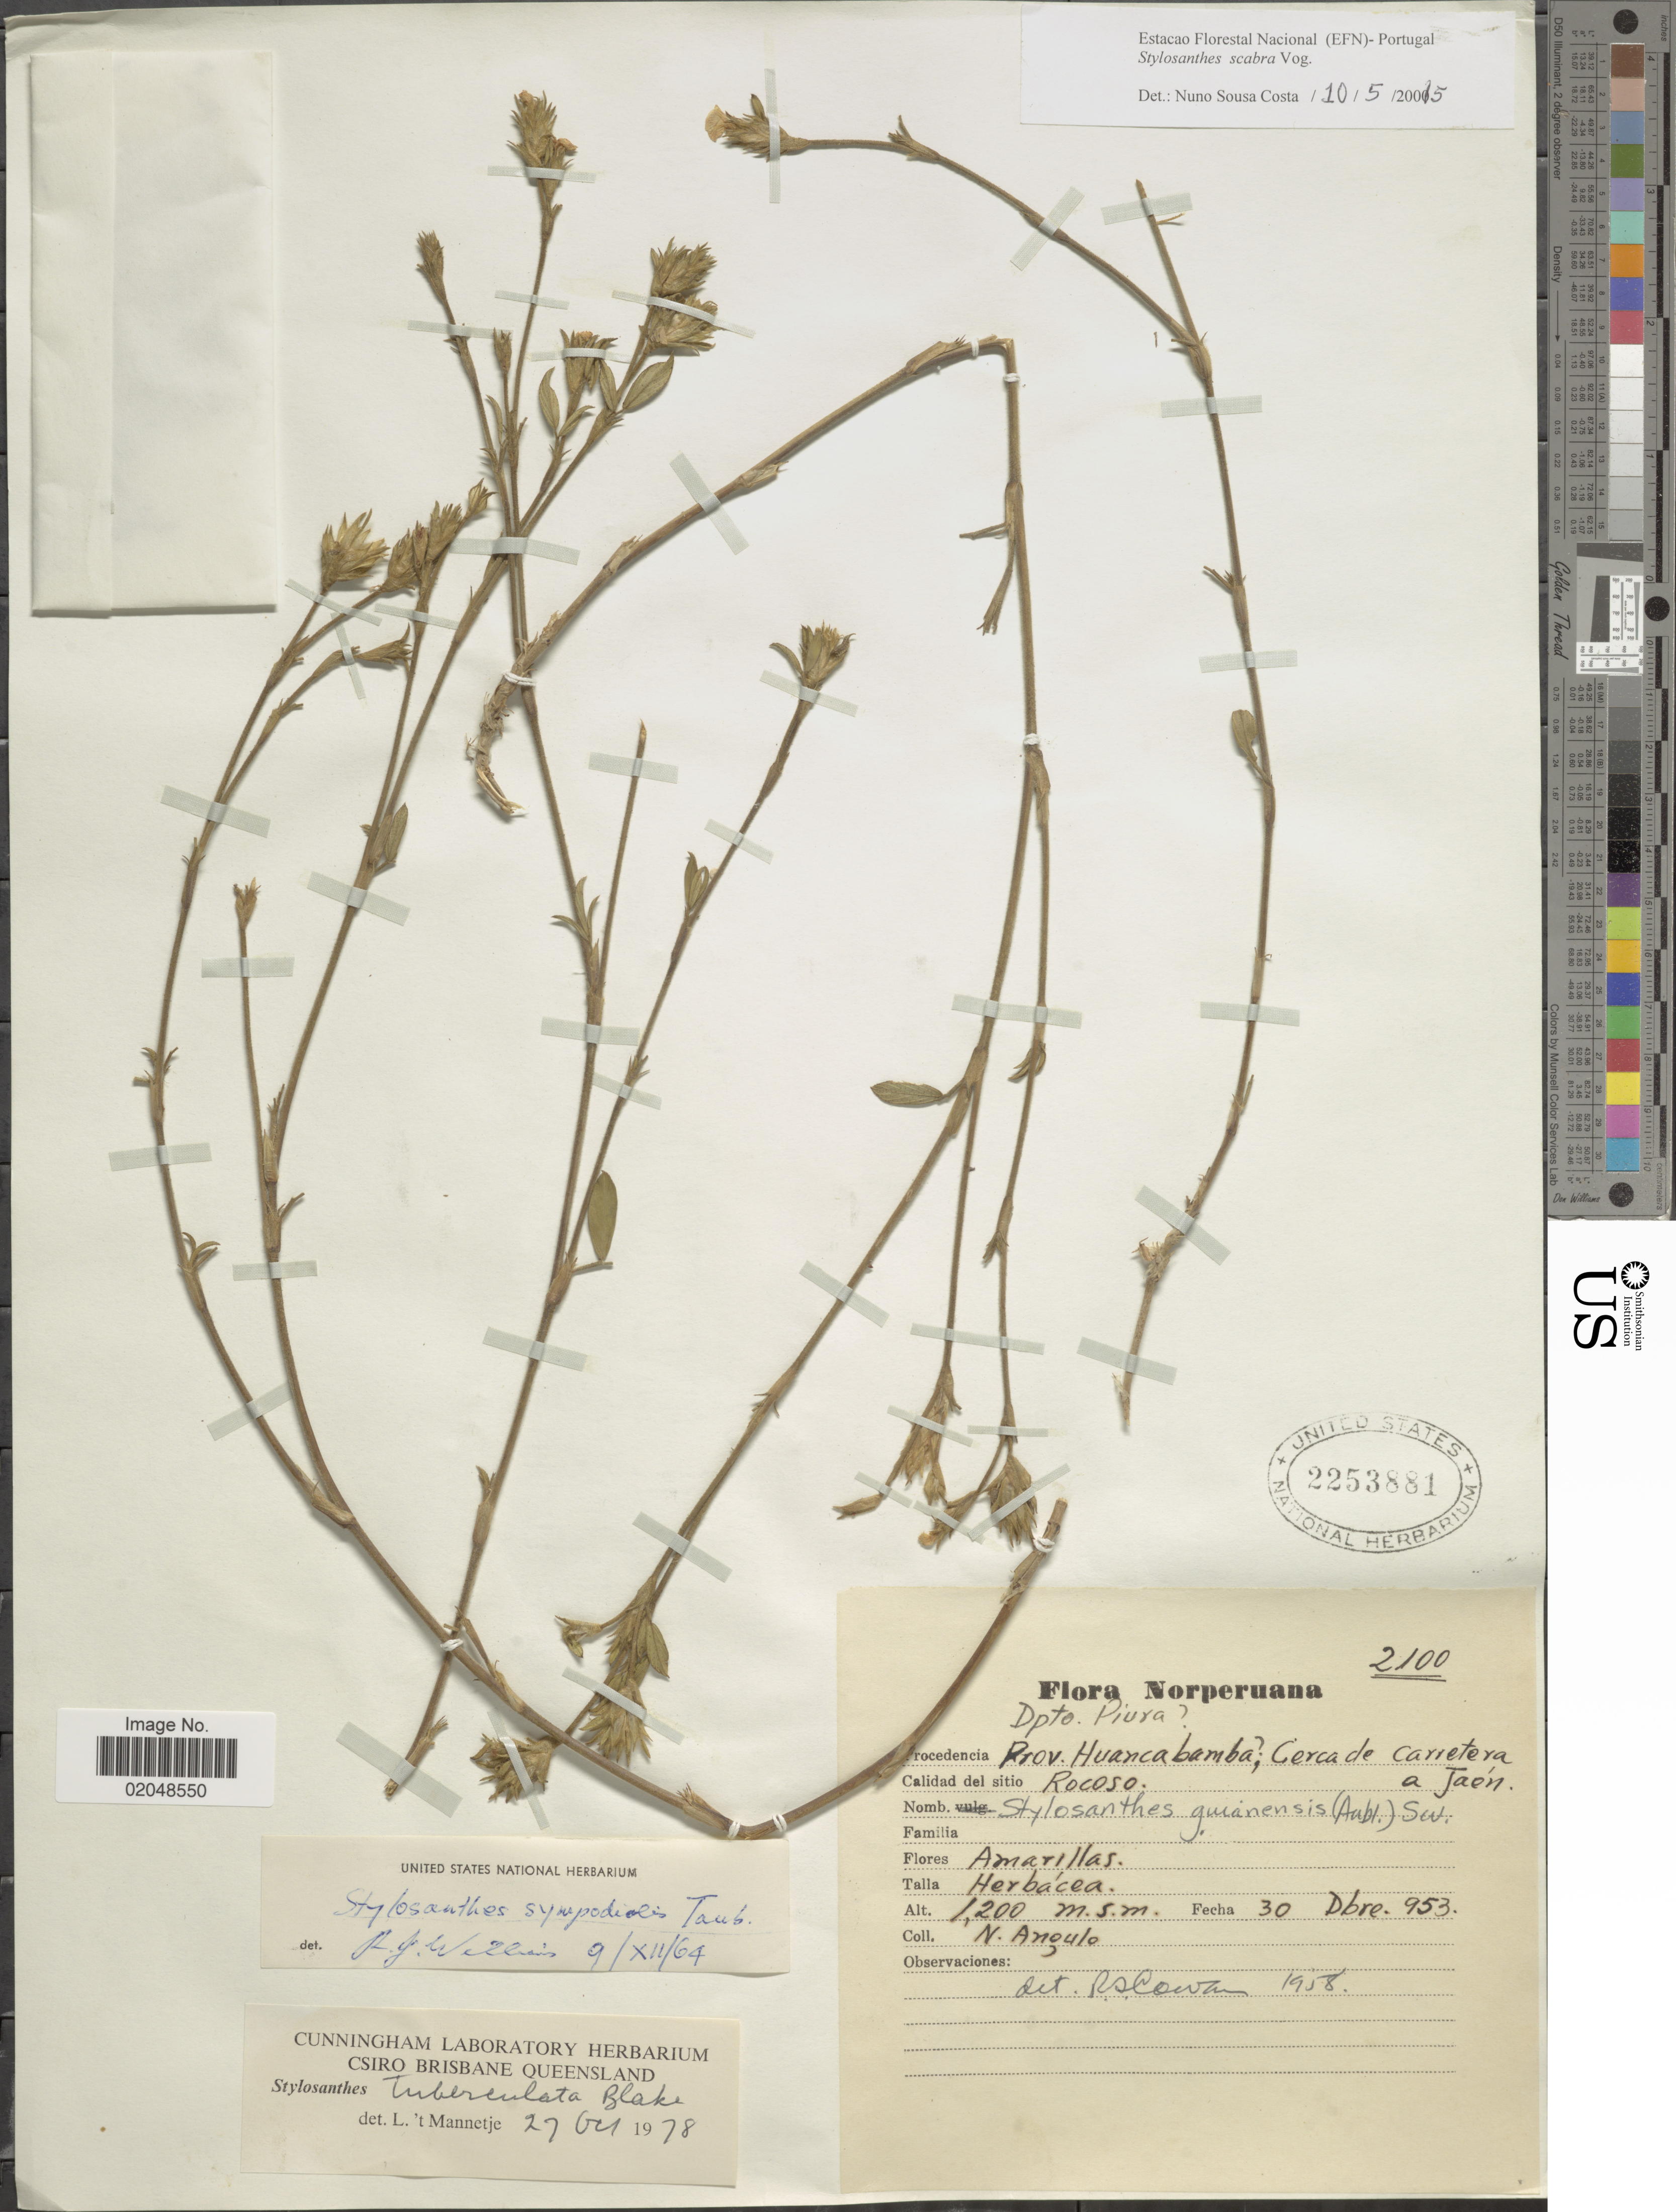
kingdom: Plantae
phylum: Tracheophyta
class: Magnoliopsida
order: Fabales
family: Fabaceae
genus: Stylosanthes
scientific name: Stylosanthes scabra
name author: Vogel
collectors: N. Angulo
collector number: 2100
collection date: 1953-12-30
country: Peru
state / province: Piura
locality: Prov. Huancabamba cerca de carretera a Jaen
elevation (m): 1200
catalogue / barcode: US 2253881